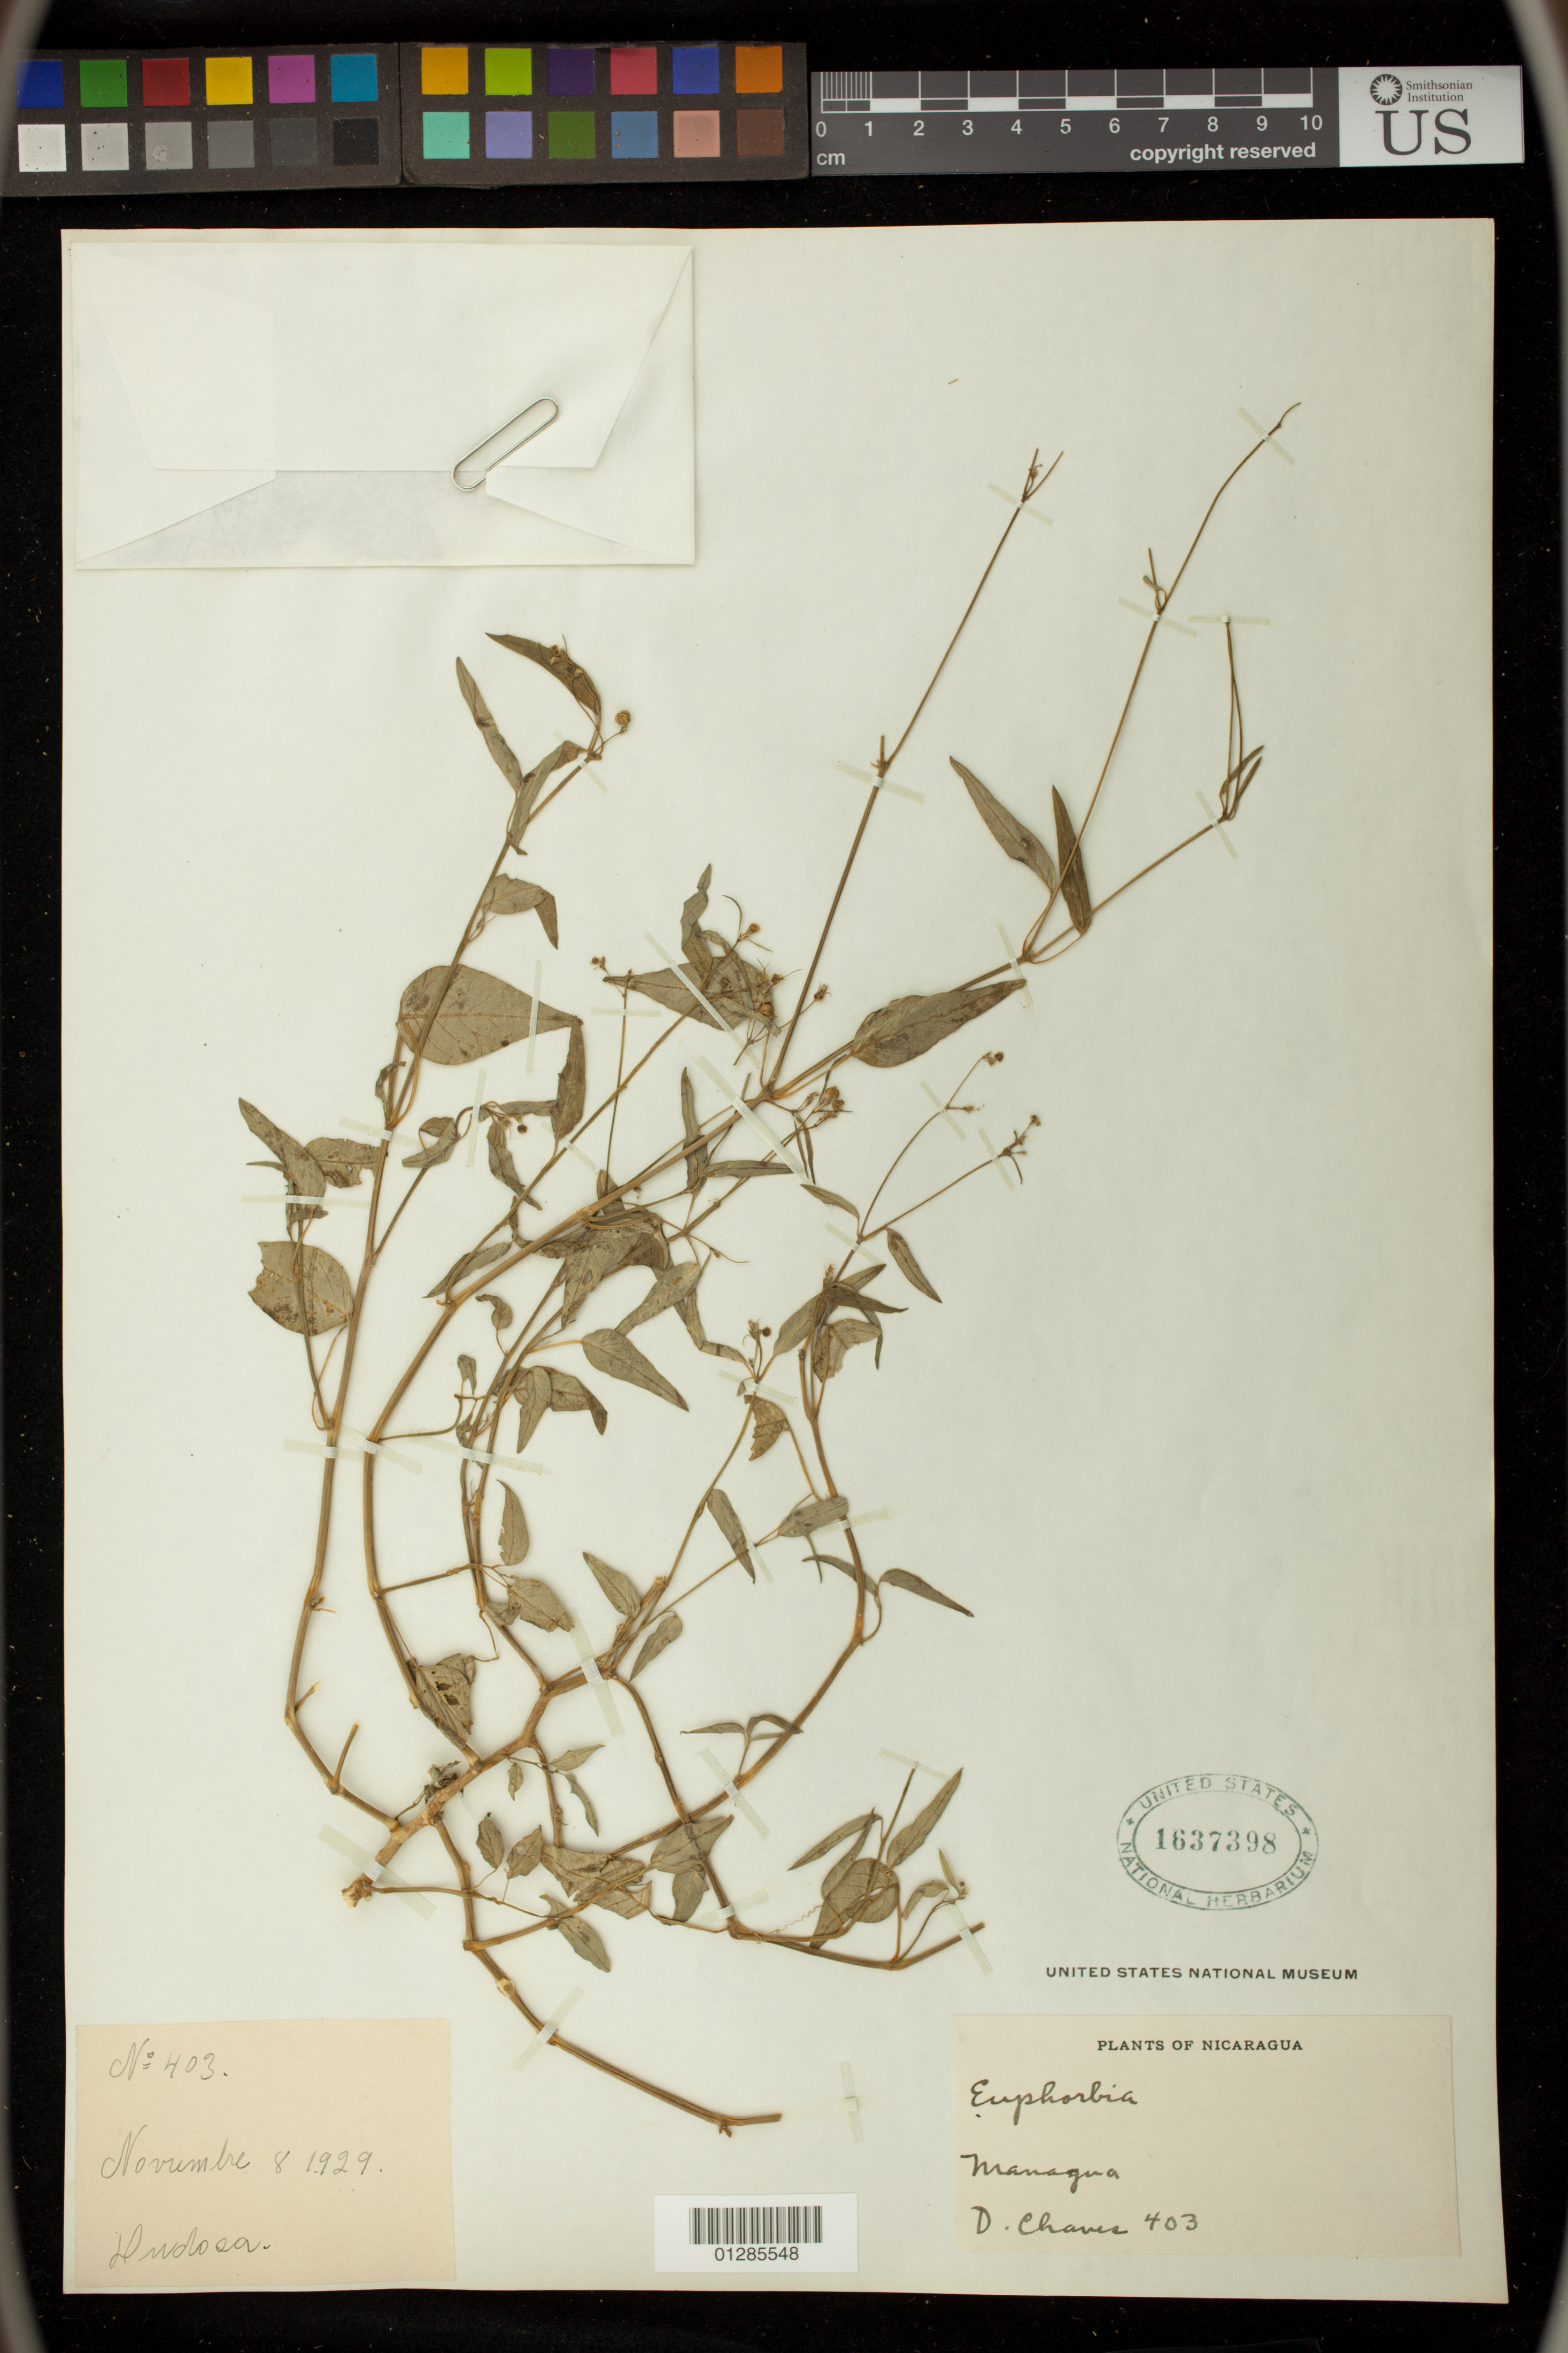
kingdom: Plantae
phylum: Tracheophyta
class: Magnoliopsida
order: Malpighiales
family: Euphorbiaceae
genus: Euphorbia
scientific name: Euphorbia graminea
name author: Jacq.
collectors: D. Chaves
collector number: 403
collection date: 1929-11-08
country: Nicaragua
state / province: Managua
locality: Managua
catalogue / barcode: US 1637398